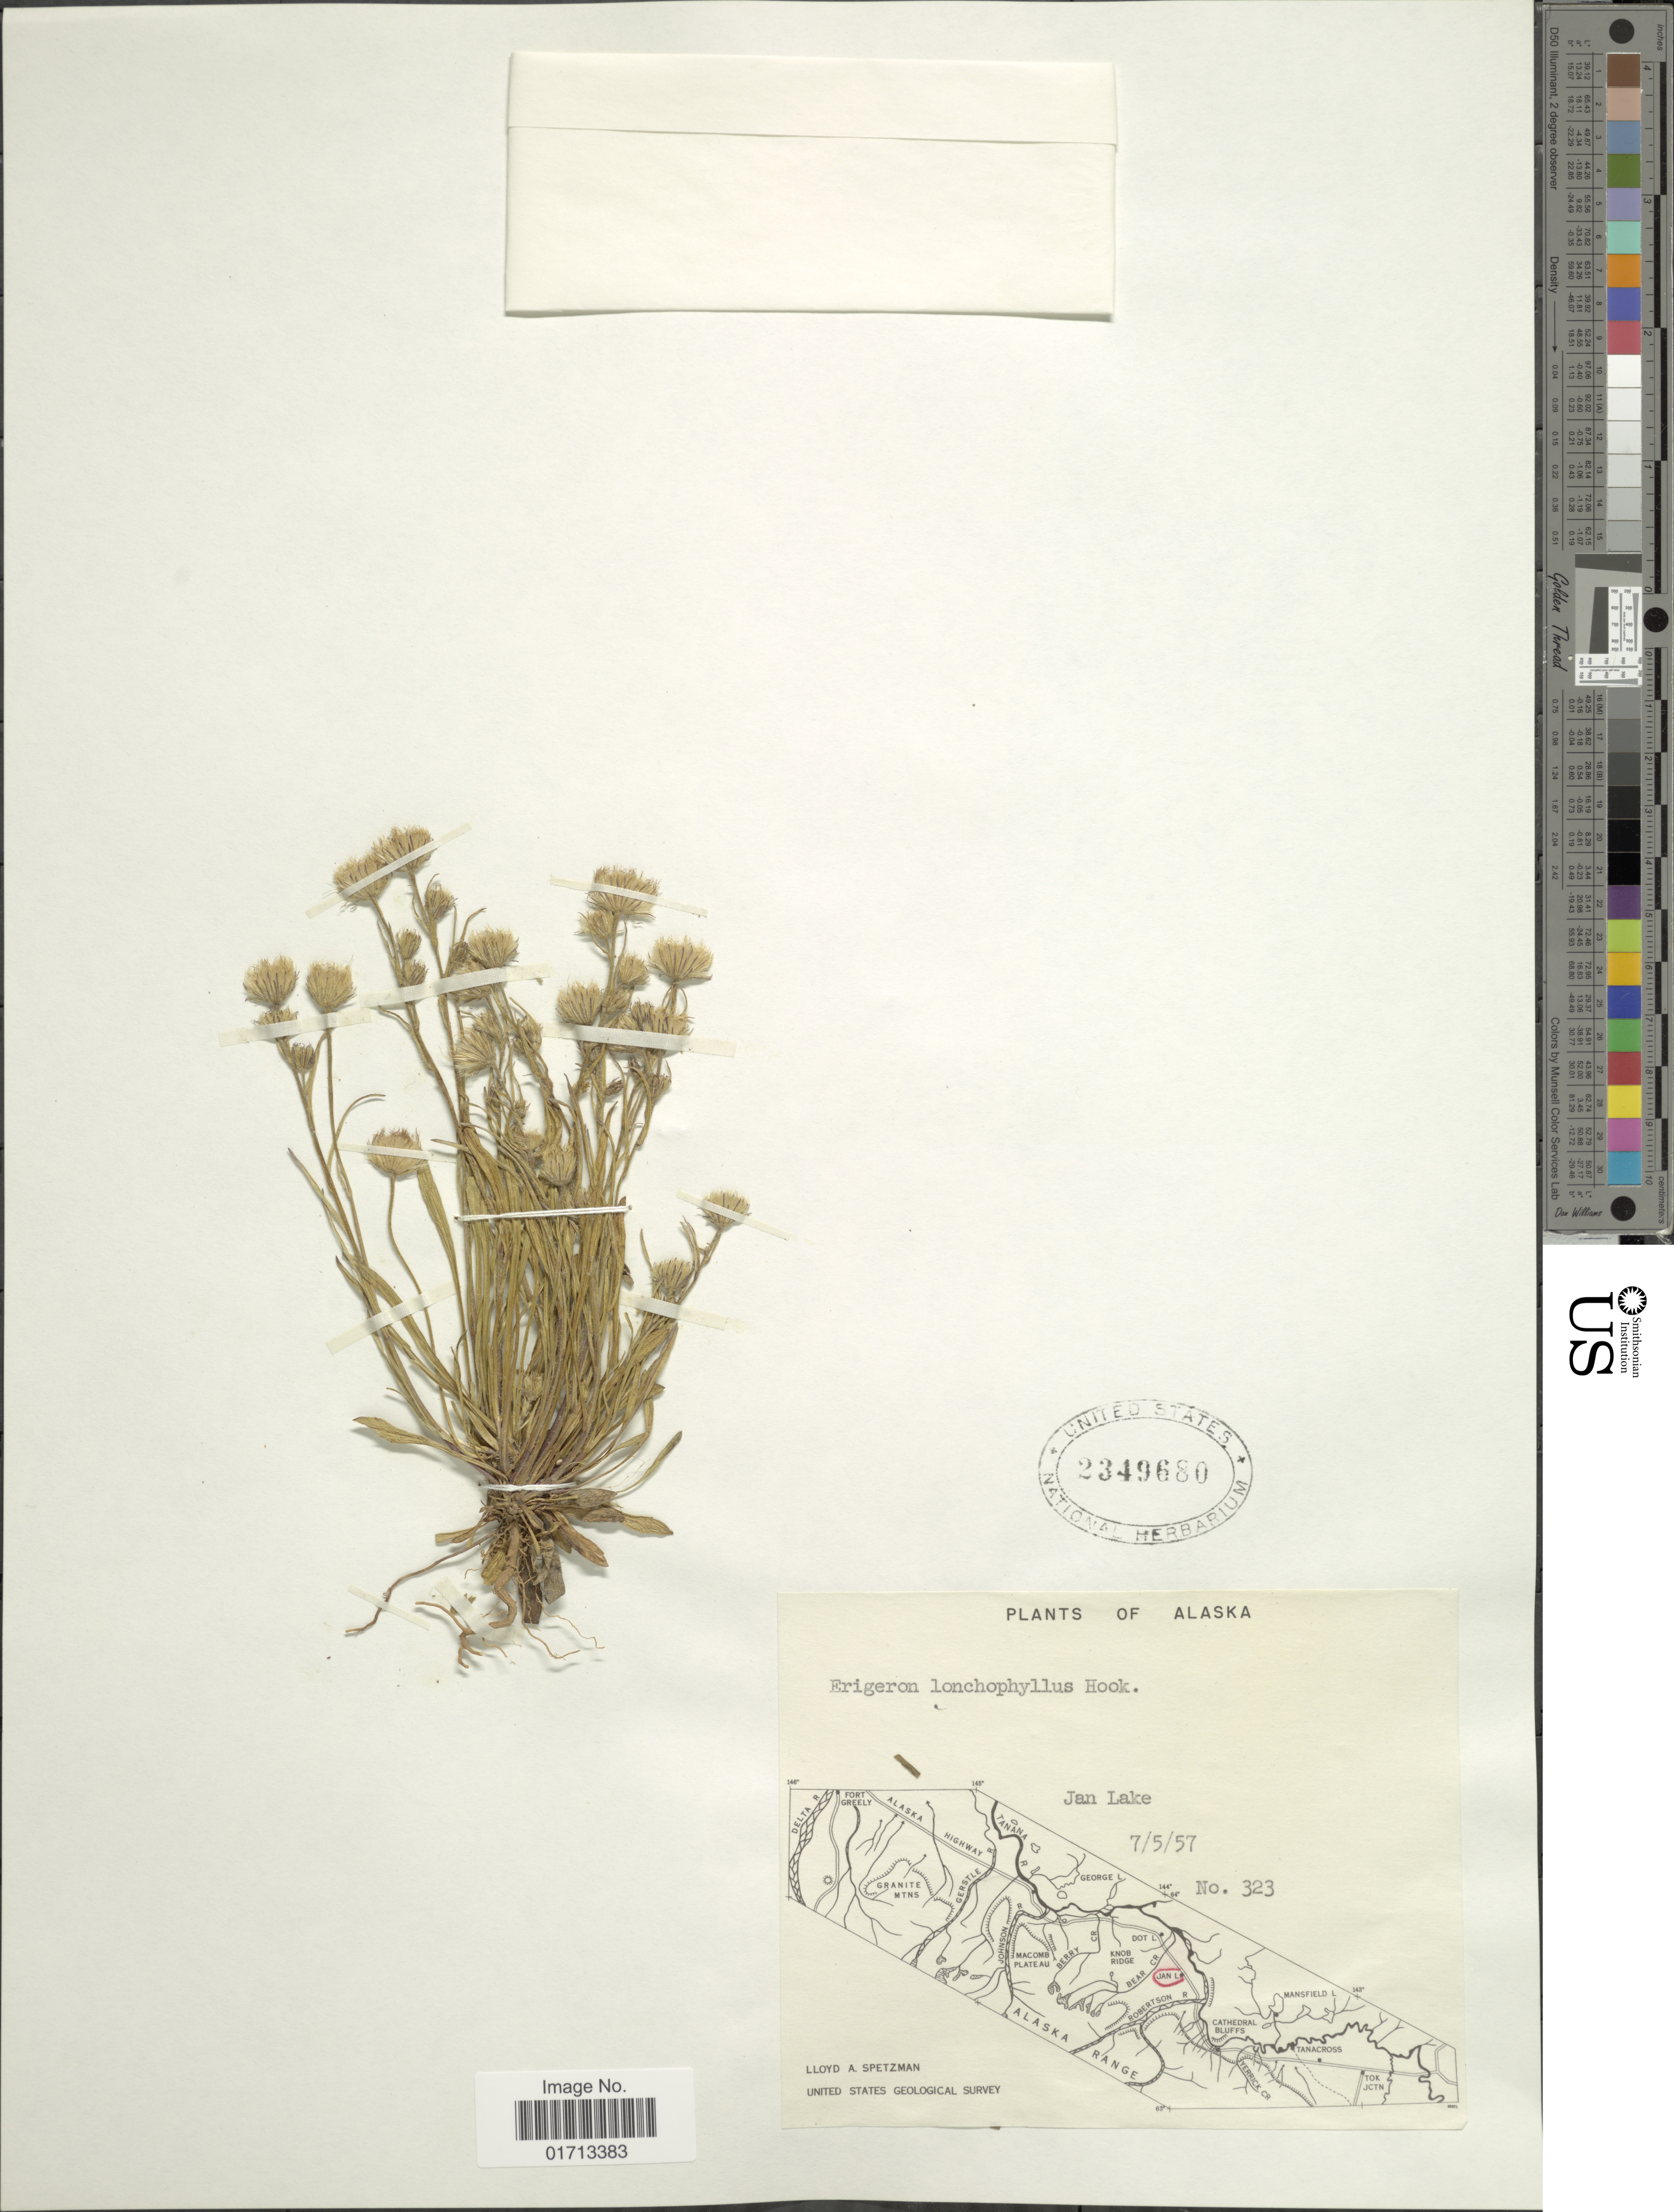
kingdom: Plantae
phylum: Tracheophyta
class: Magnoliopsida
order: Asterales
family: Asteraceae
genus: Erigeron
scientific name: Erigeron lonchophyllus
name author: Hook.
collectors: L. Spetzman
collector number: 323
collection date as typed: Transcribed d/m/y: 5/7/57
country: United States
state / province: Alaska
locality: Jan Lake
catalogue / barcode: US 2349680